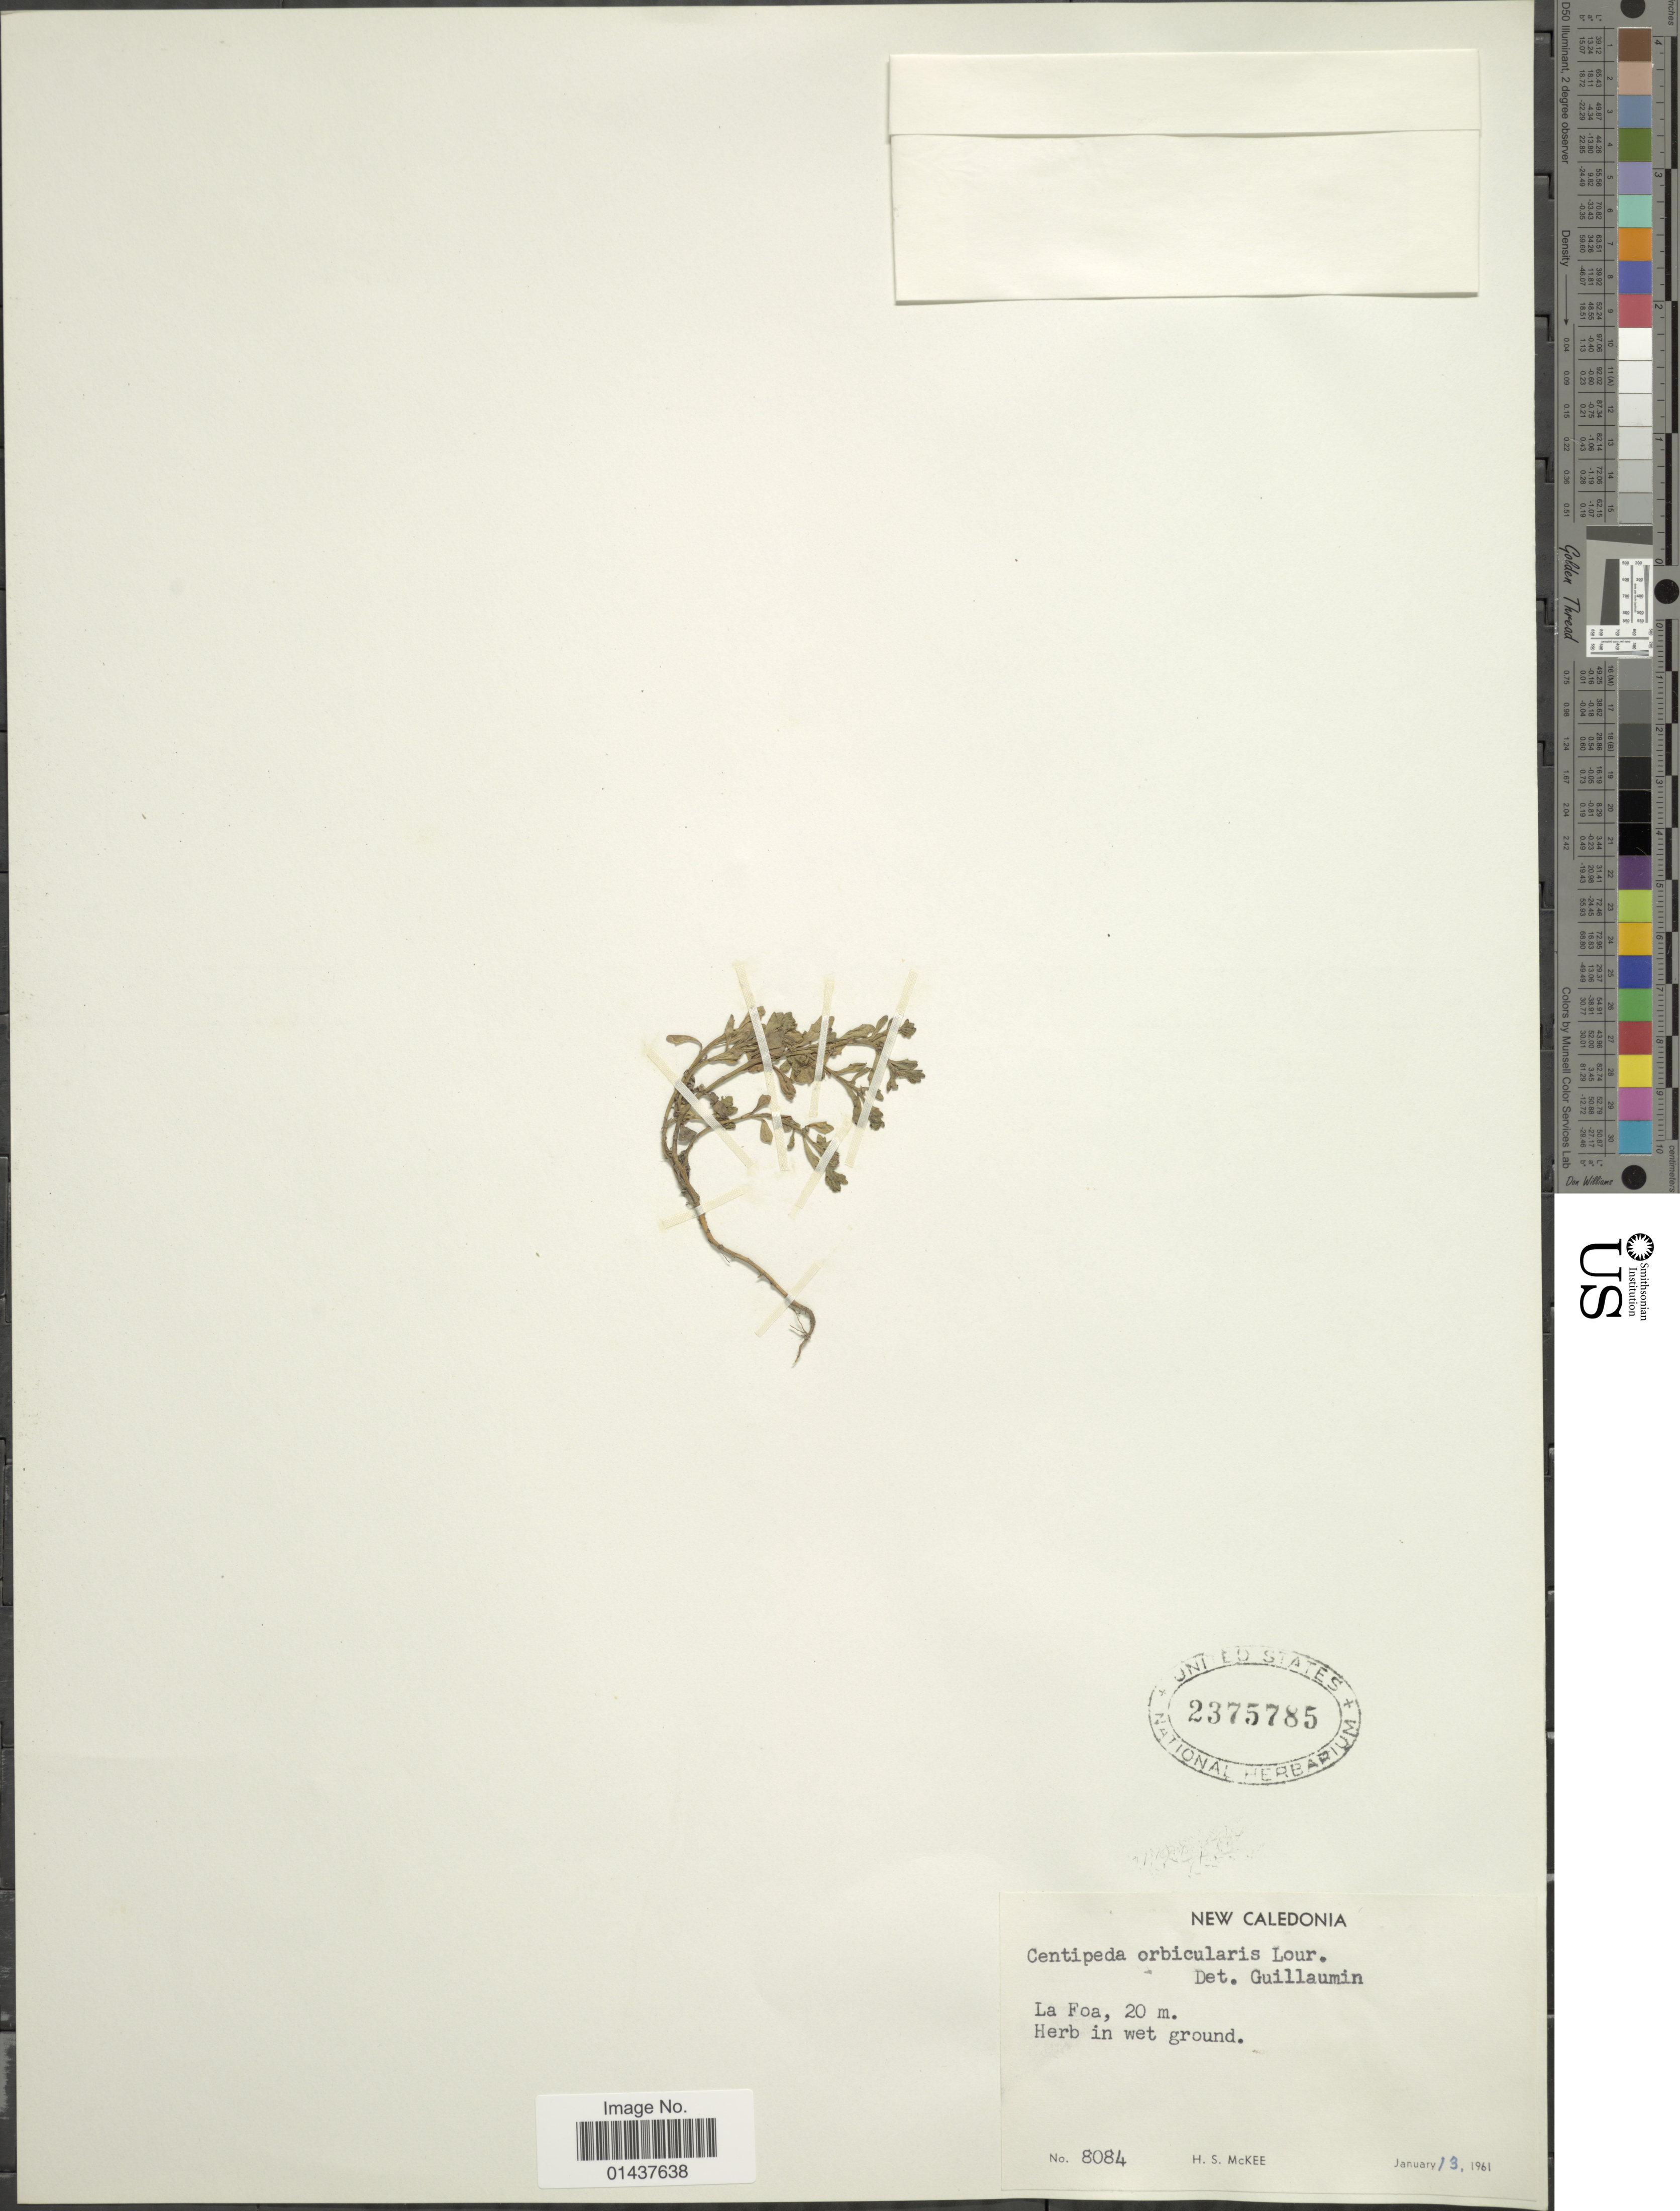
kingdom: Plantae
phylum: Tracheophyta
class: Magnoliopsida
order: Asterales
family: Asteraceae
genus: Centipeda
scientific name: Centipeda minima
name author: (L.) A. Braun & Asch.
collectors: H. S. McKee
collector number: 8084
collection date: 1961-01-13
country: New Caledonia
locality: La Foa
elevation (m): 20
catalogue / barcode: US 2375785